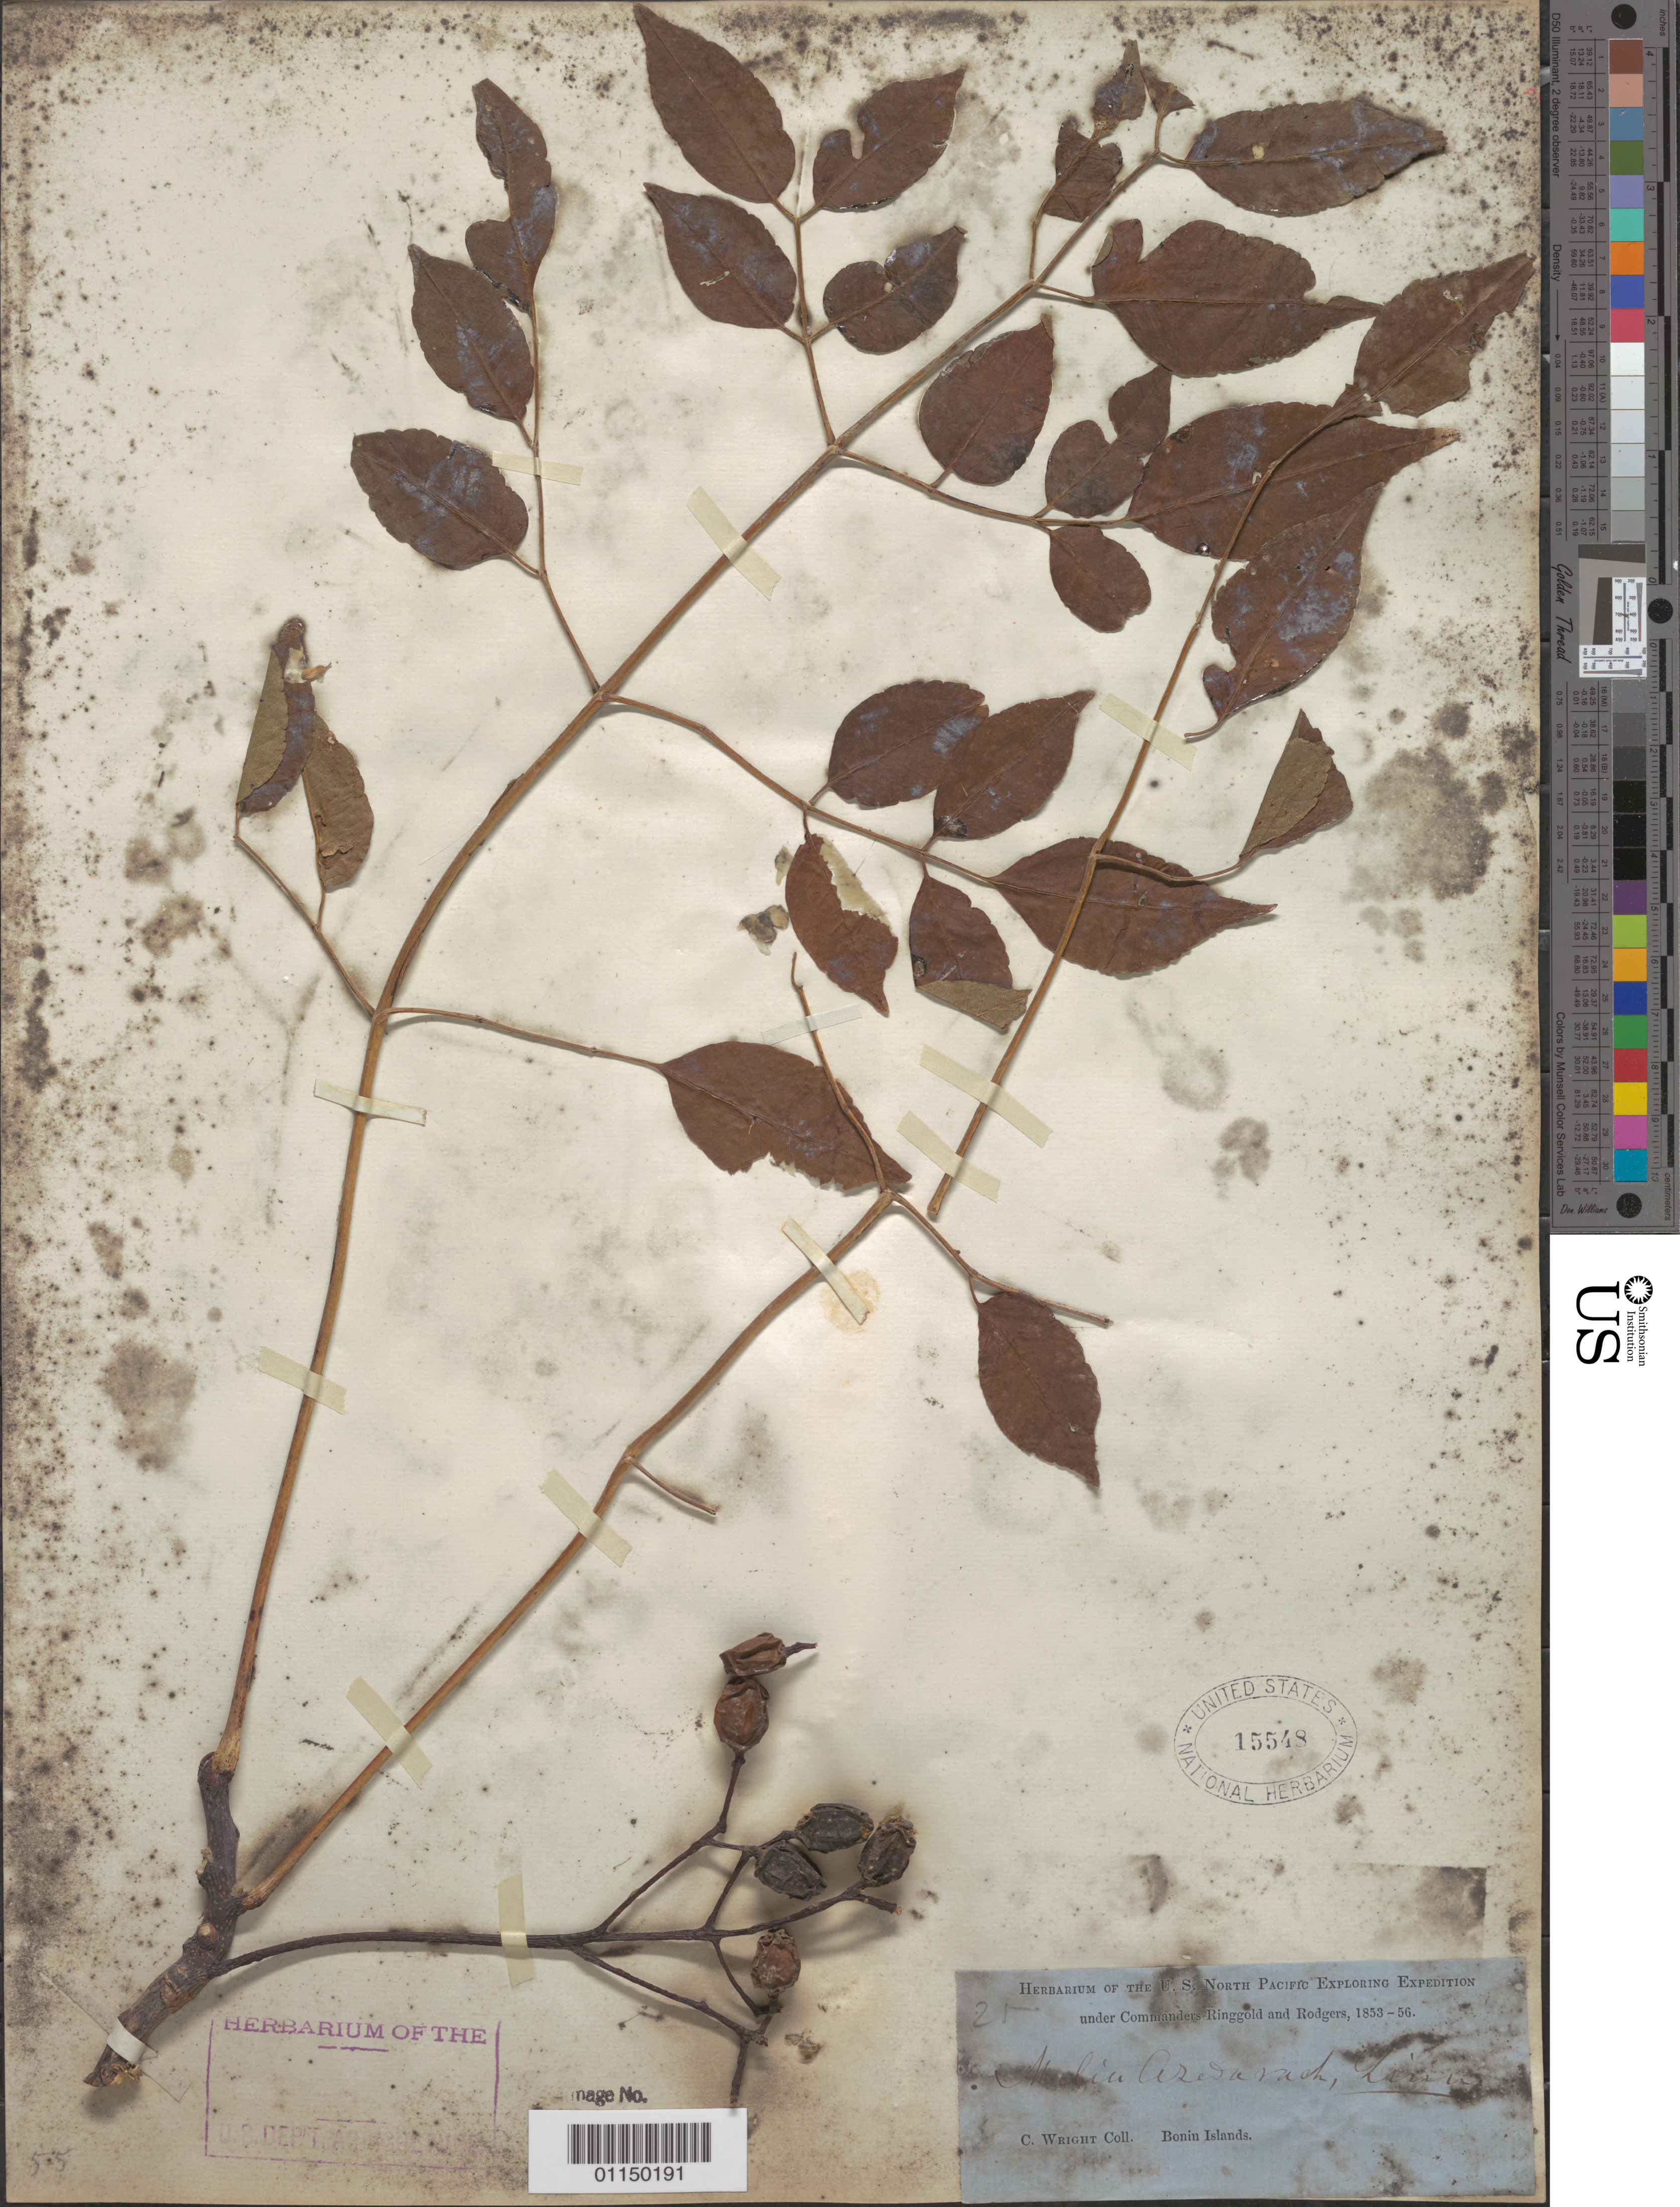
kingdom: Plantae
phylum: Tracheophyta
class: Magnoliopsida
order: Sapindales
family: Meliaceae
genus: Melia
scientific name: Melia azedarach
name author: L.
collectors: C. Wright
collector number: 25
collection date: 1853/1856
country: Japan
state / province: Tokyo, Federal City of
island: Bonin Islands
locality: Bonin Islands.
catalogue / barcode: US 15548